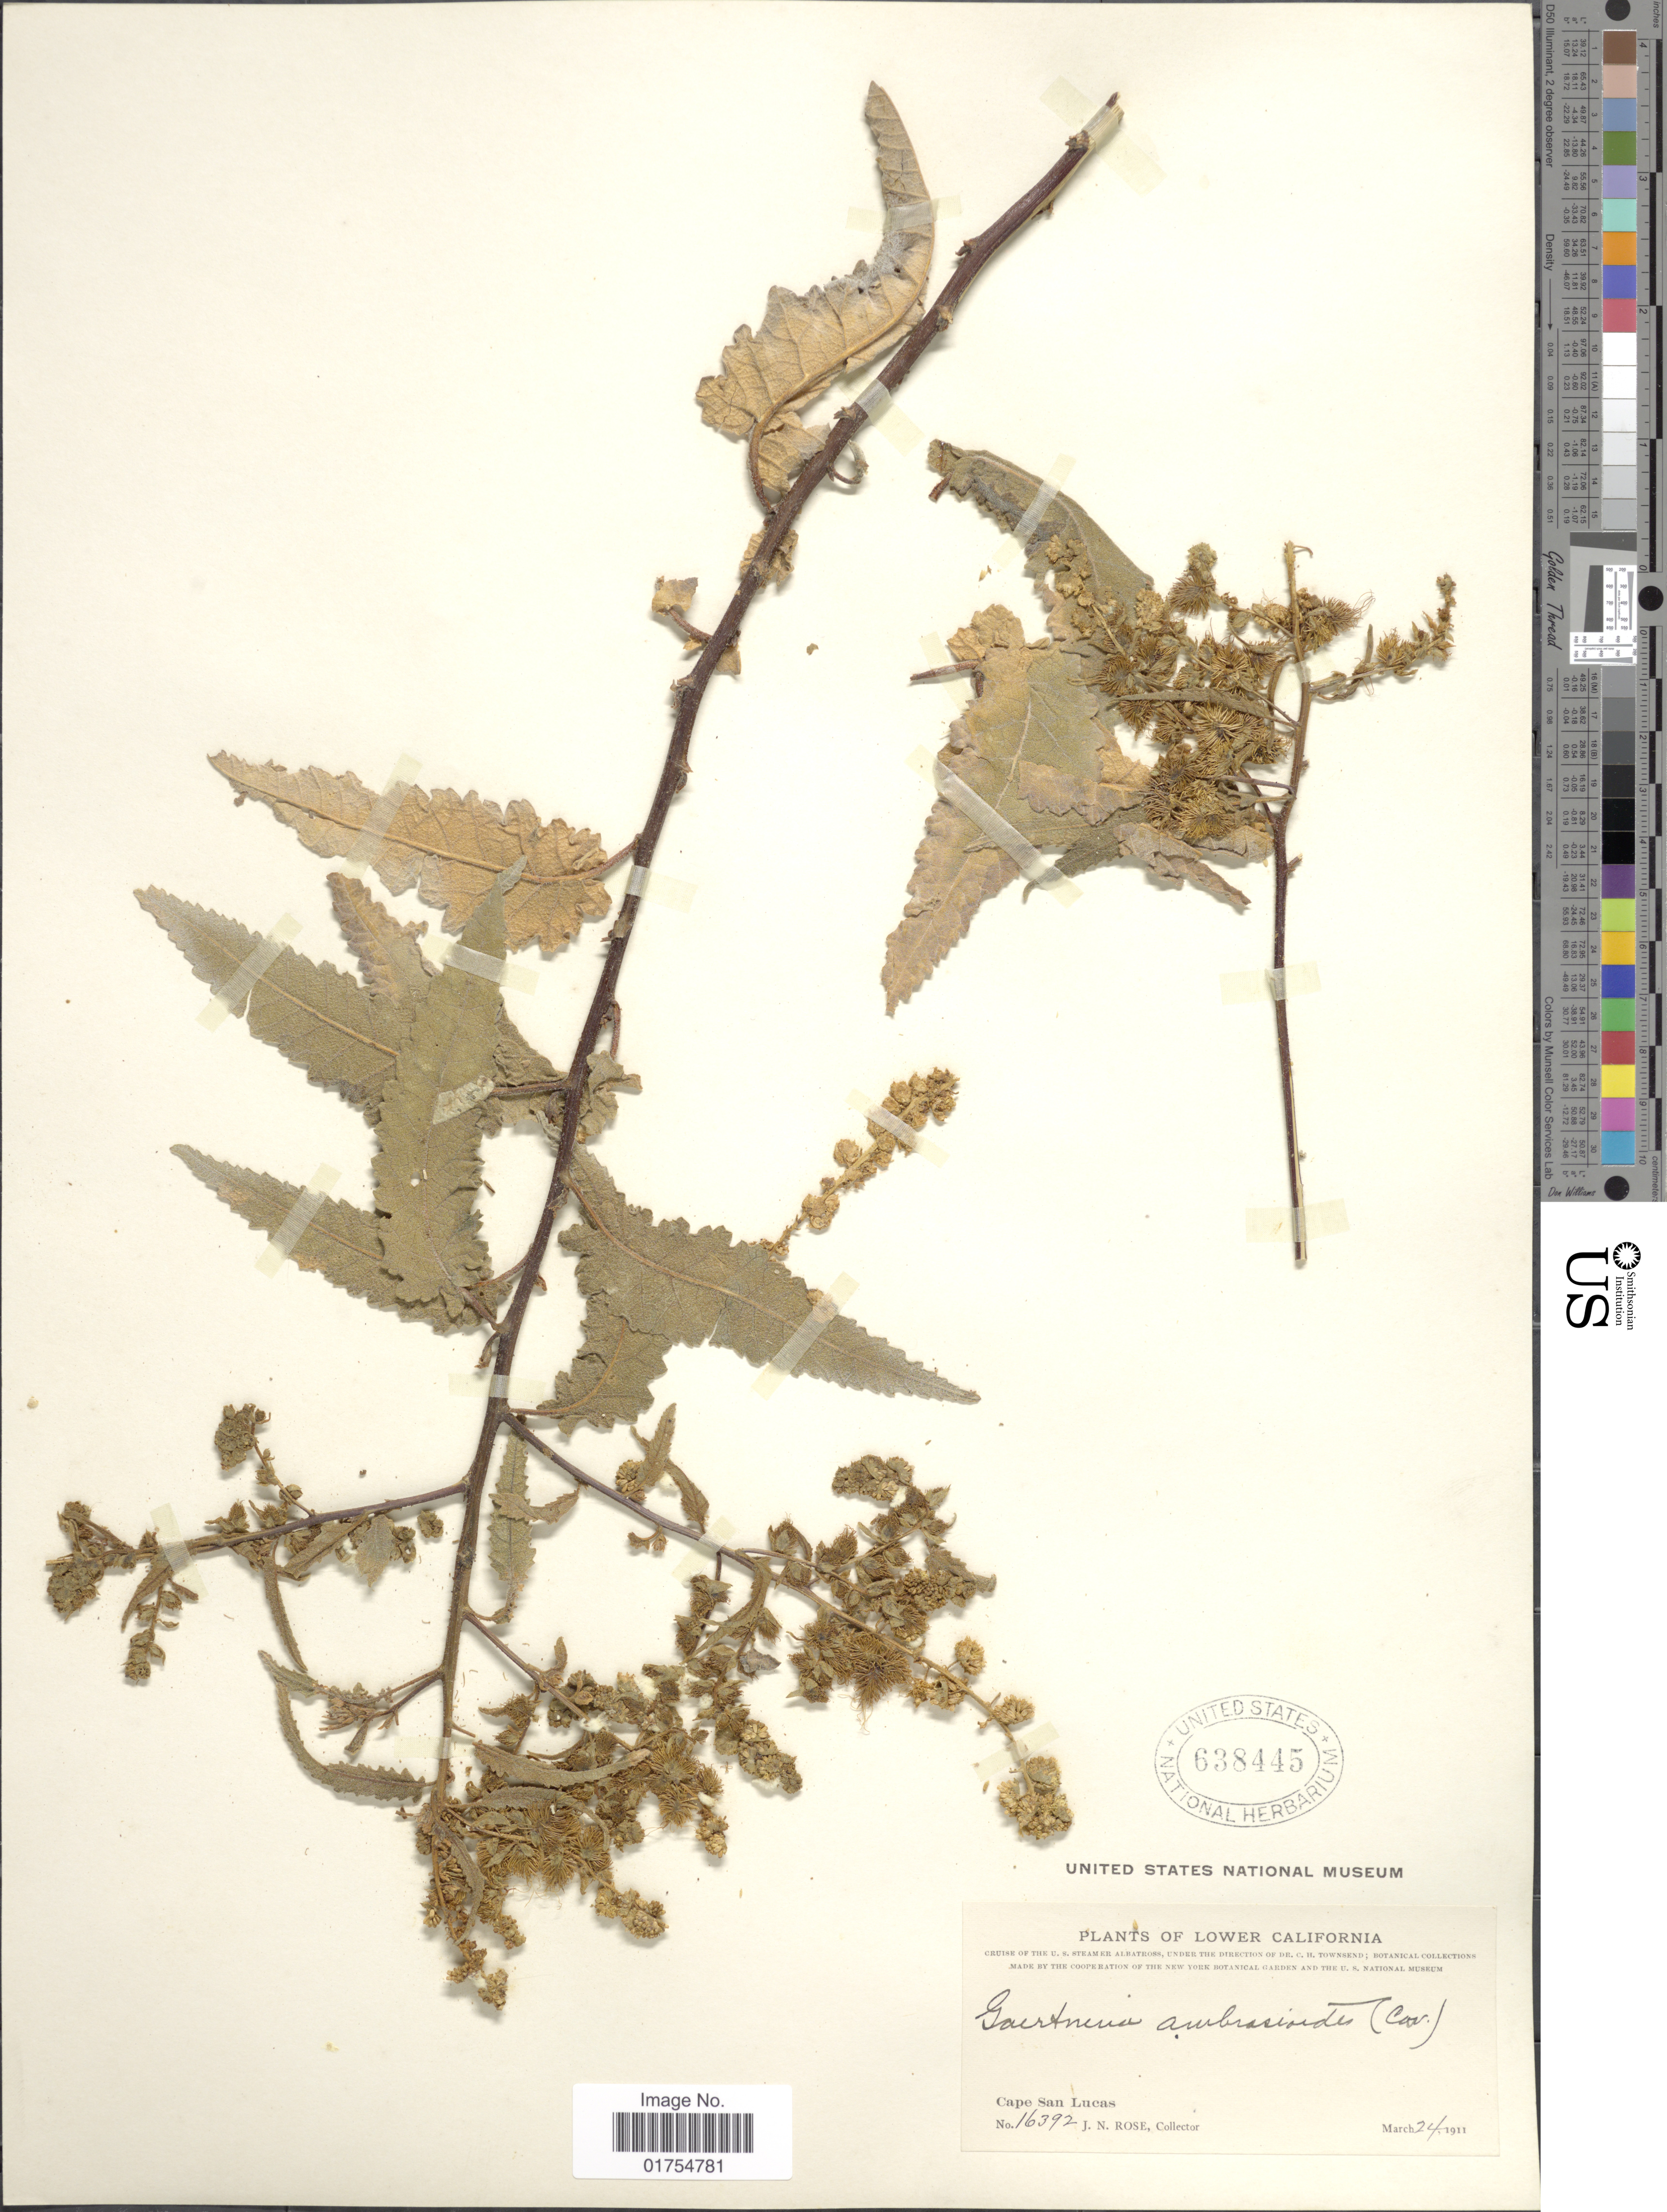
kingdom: Plantae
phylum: Tracheophyta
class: Magnoliopsida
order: Asterales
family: Asteraceae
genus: Franseria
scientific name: Franseria ambrosioides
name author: Cav.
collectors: J. N. Rose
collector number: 16392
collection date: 1911-03-24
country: Mexico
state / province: Baja California Sur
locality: Cape San Lucas, Lower California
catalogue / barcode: US 638445